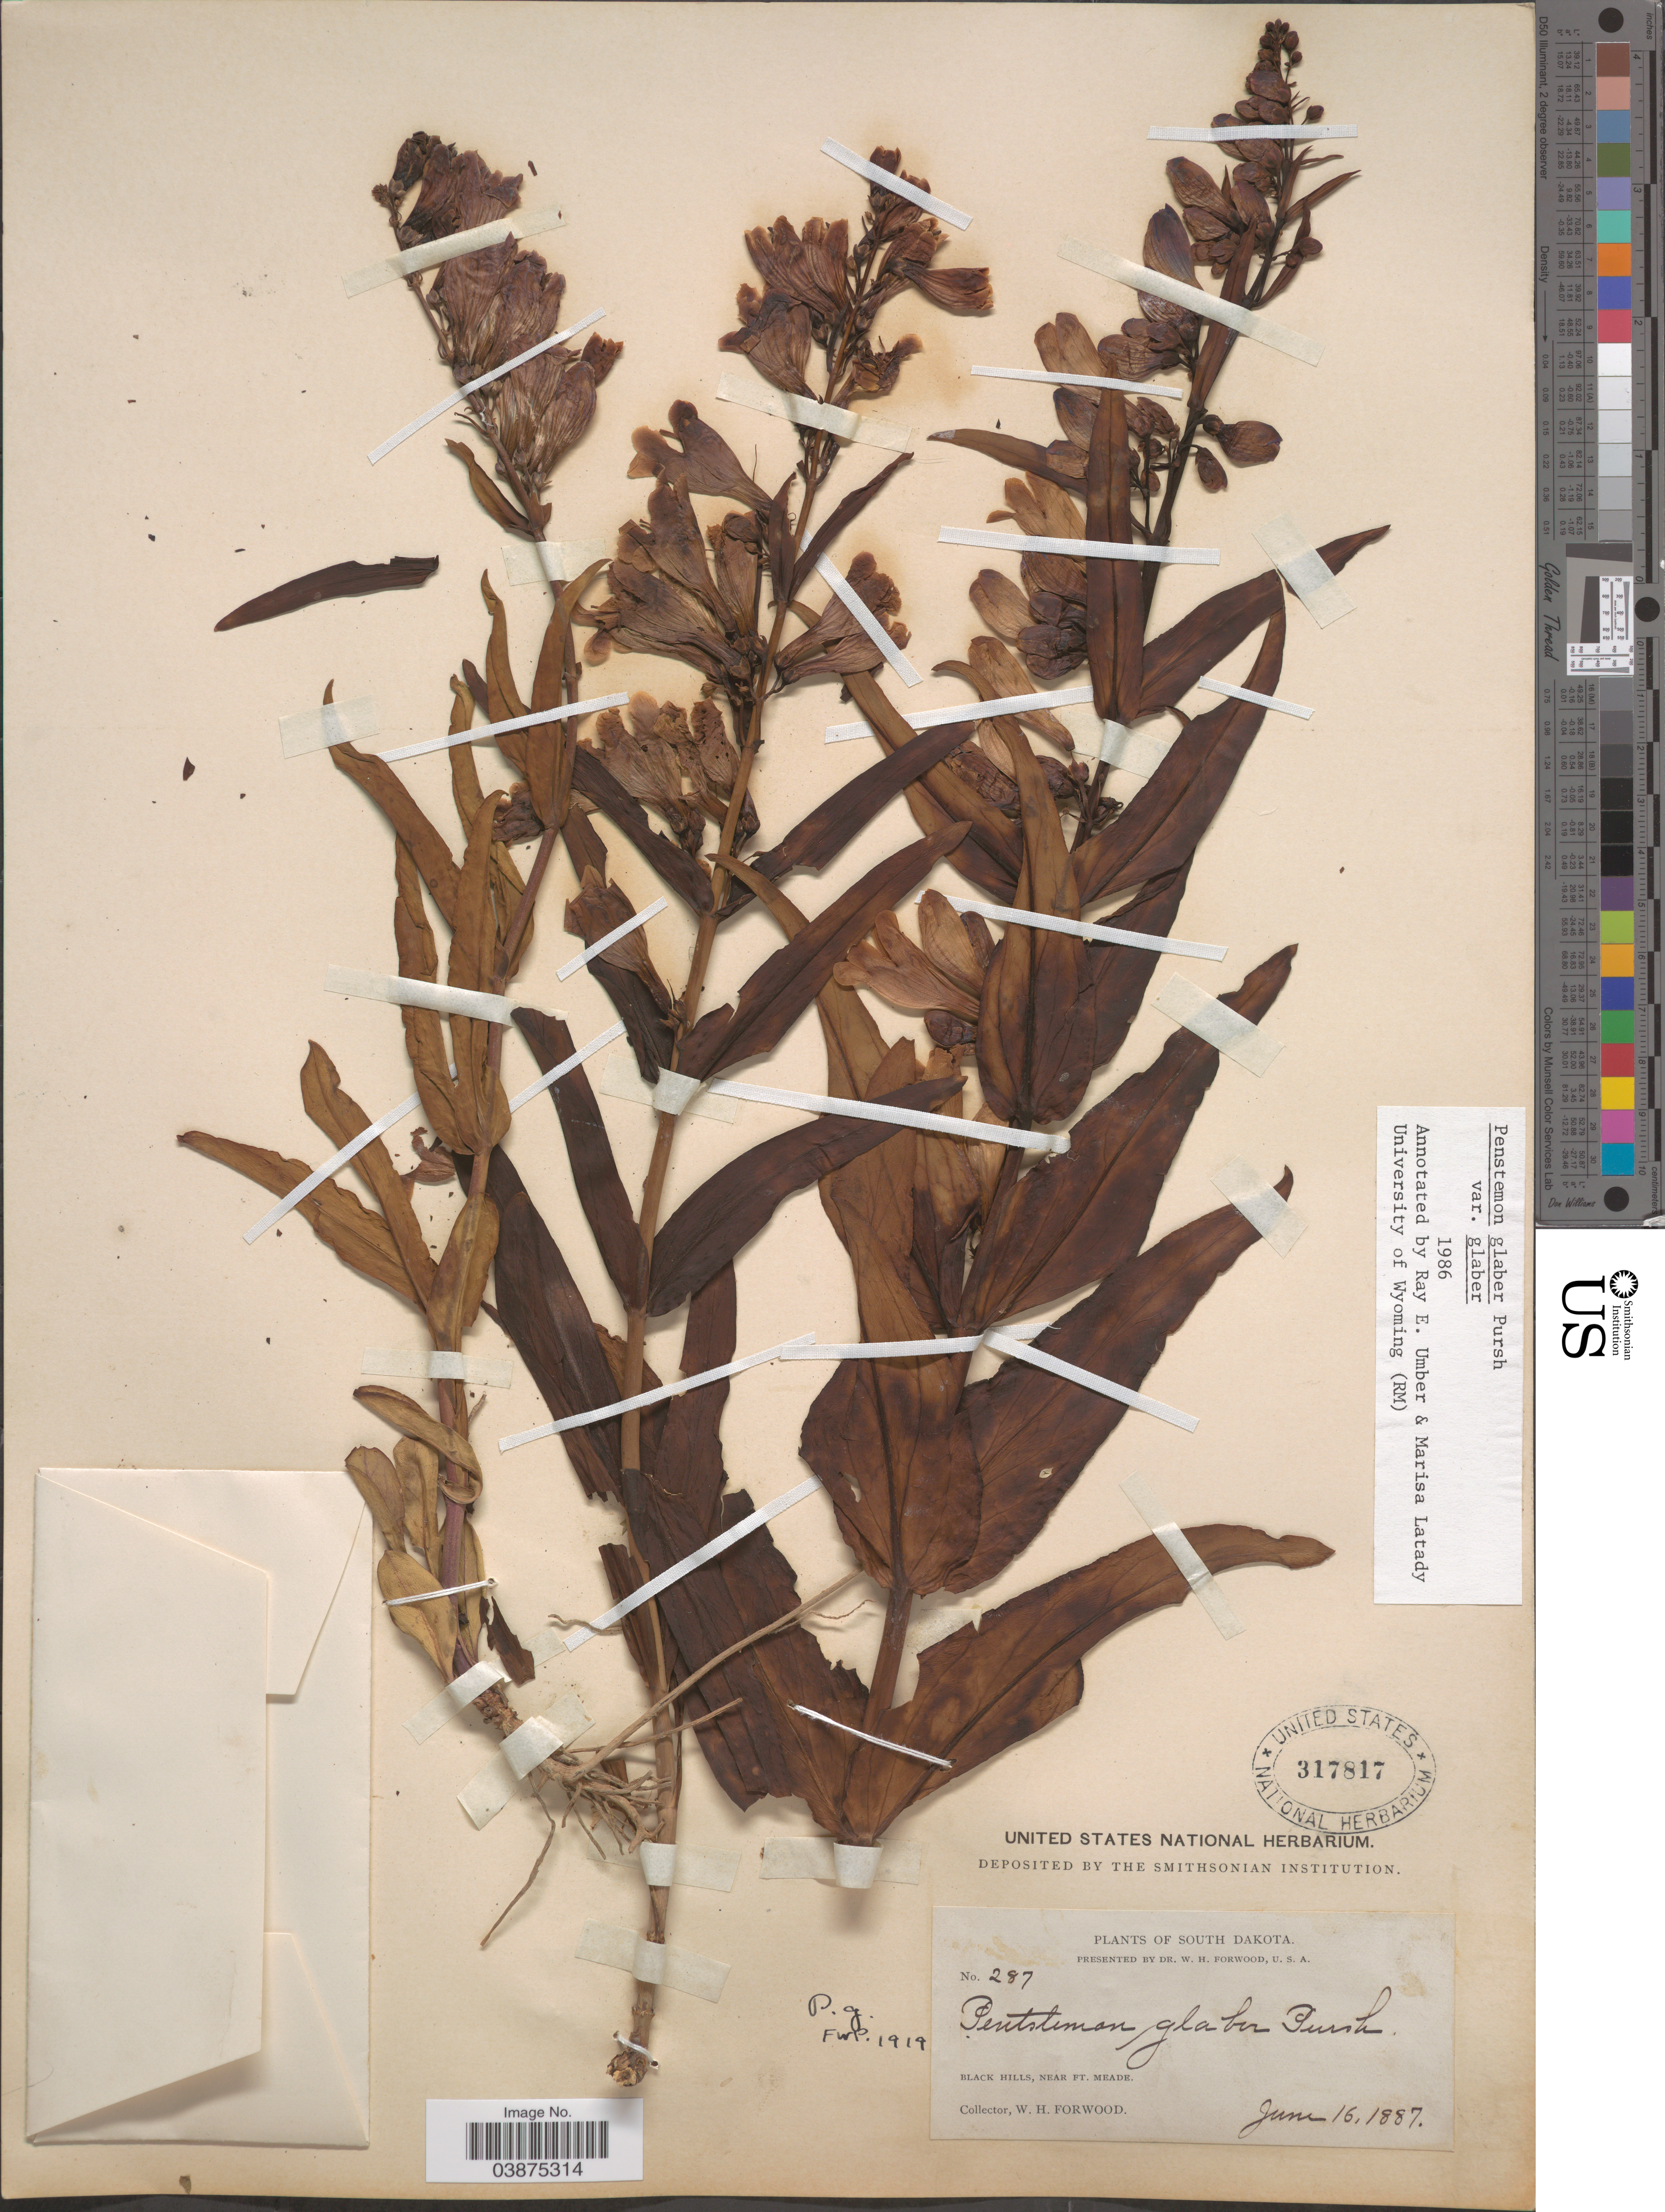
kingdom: Plantae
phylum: Tracheophyta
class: Magnoliopsida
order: Lamiales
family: Plantaginaceae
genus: Penstemon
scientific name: Penstemon glaber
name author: Pursh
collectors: W. Forwood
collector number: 287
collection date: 1887-06-16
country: United States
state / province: South Dakota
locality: Black Hills, near Ft. Meade.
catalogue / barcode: US 317817